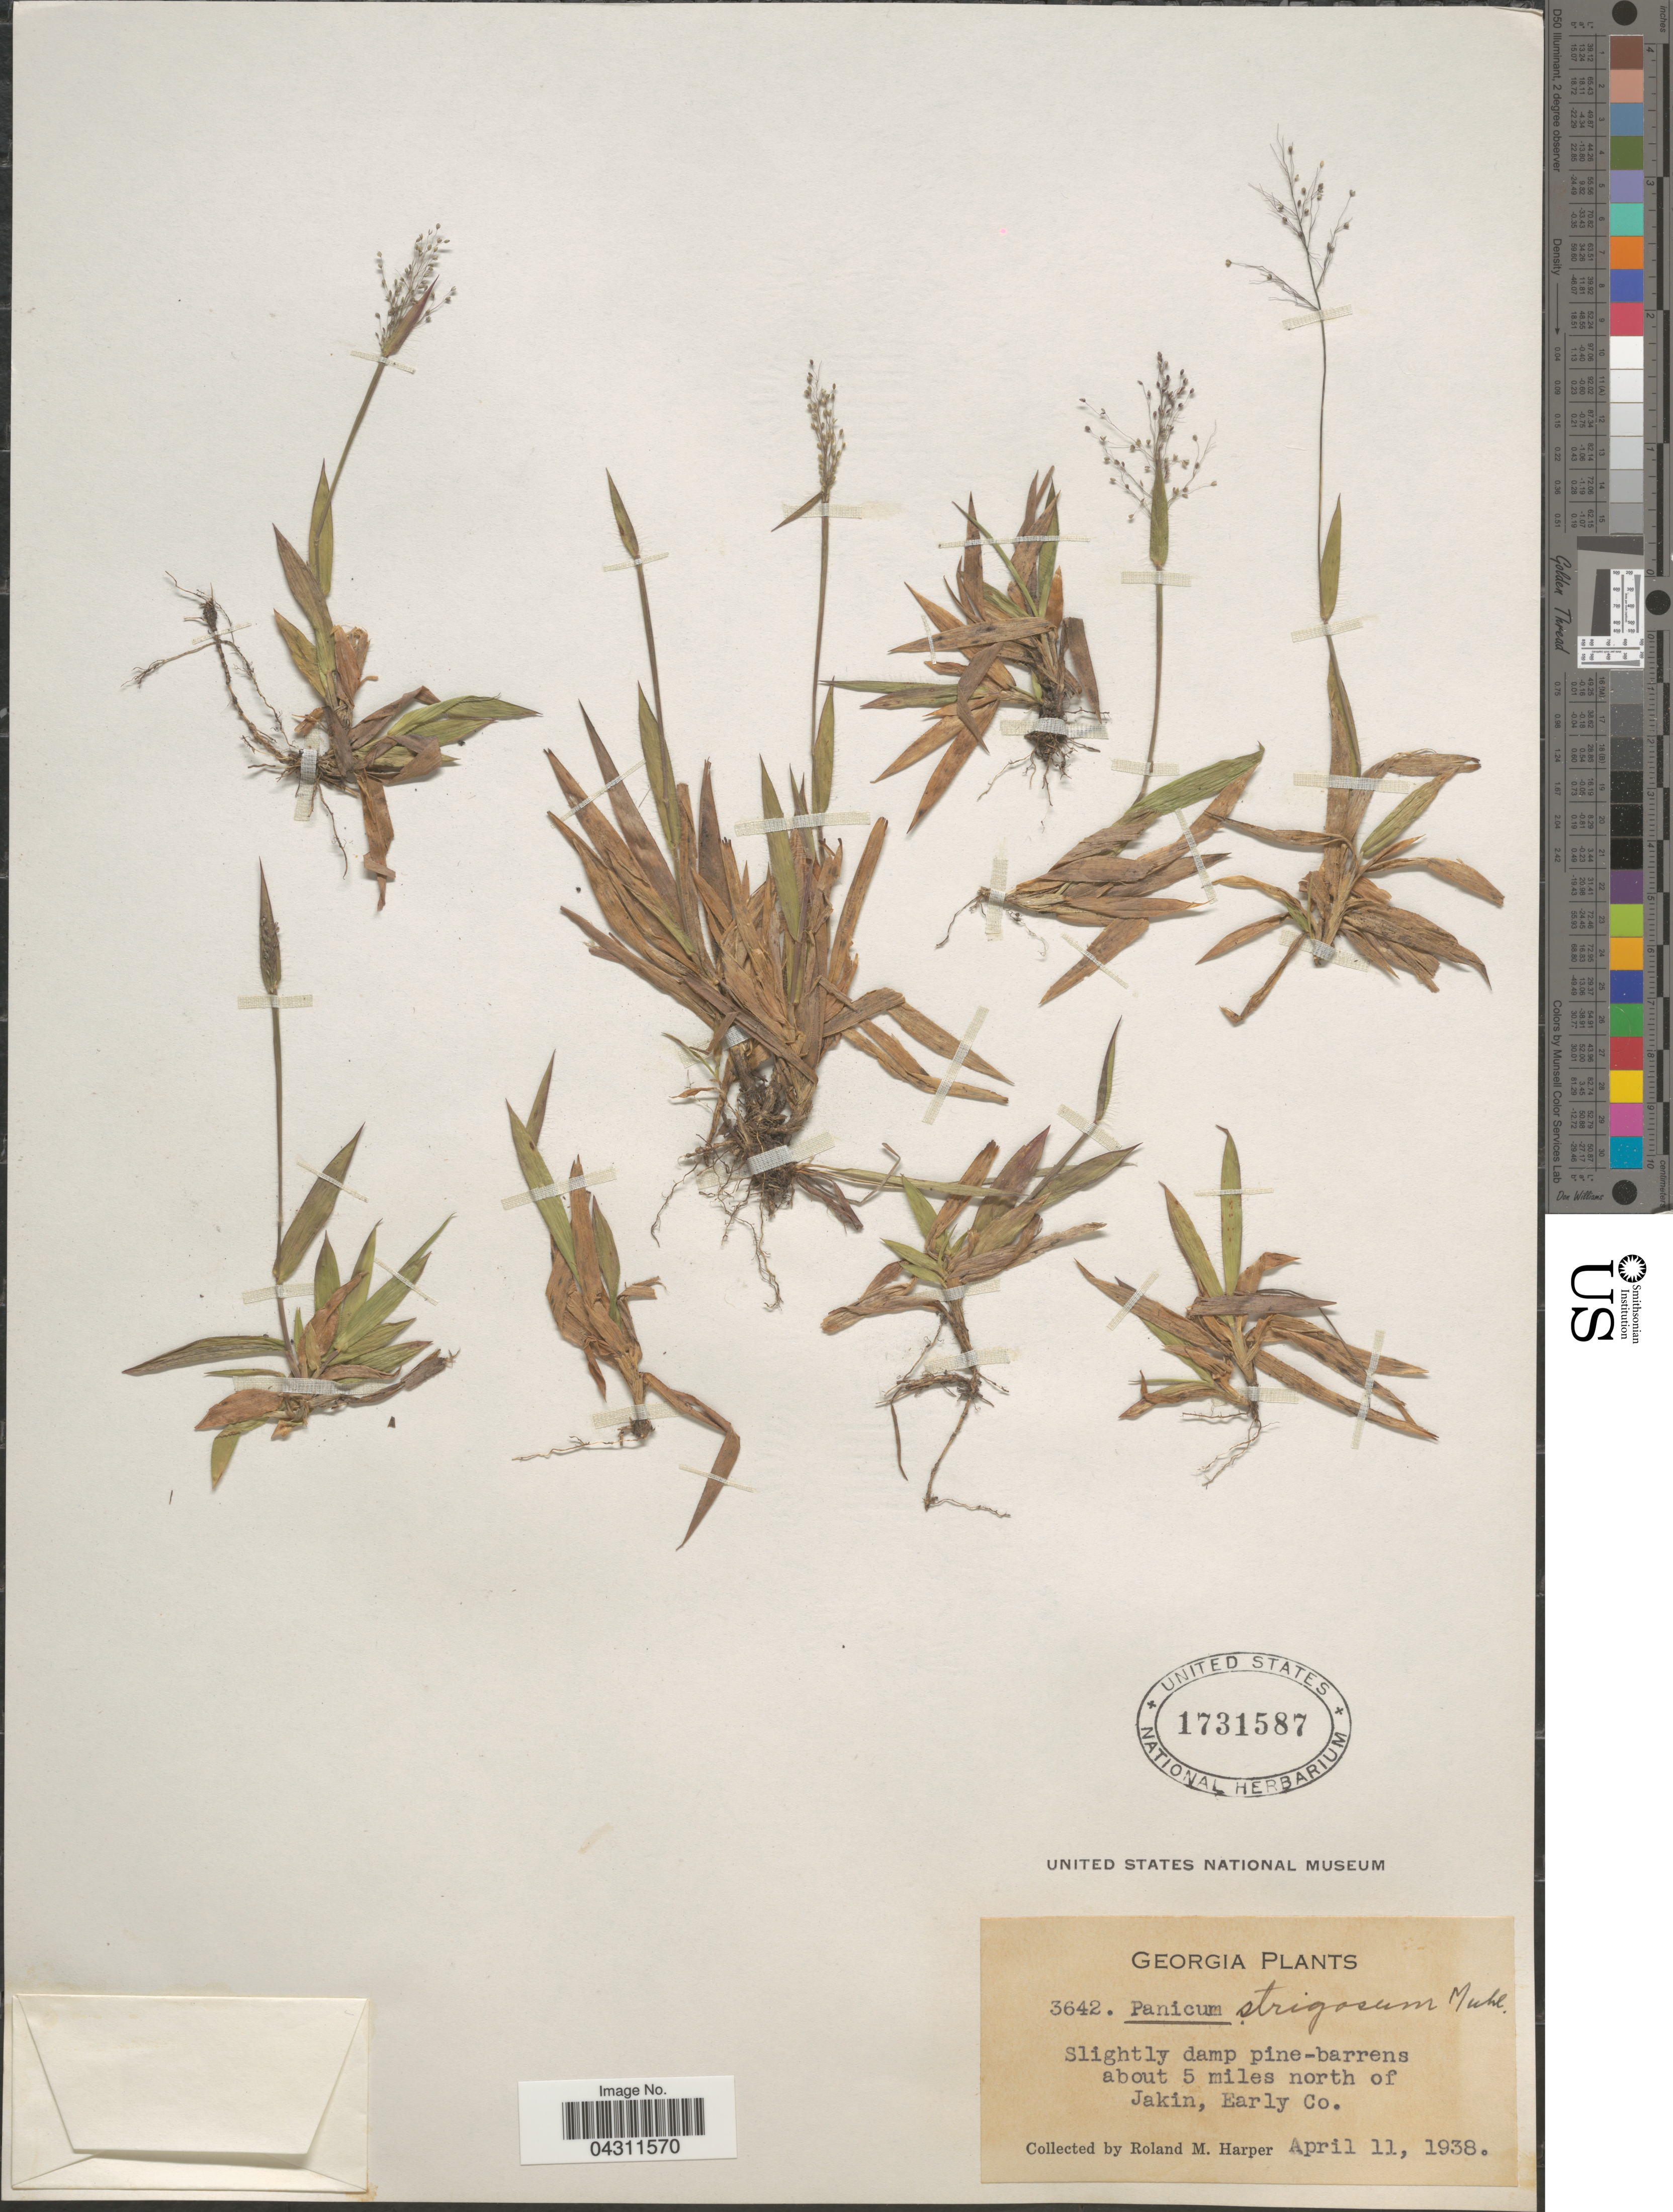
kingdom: Plantae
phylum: Tracheophyta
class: Liliopsida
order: Poales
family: Poaceae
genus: Dichanthelium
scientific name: Dichanthelium strigosum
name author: (Muhl. ex Elliott) Freckmann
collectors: R. M. Harper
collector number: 3642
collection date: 1938-04-11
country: United States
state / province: Georgia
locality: Slightly damp pine-barrens about 5 miles north of Jakin, Early Co.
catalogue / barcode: US 1731587